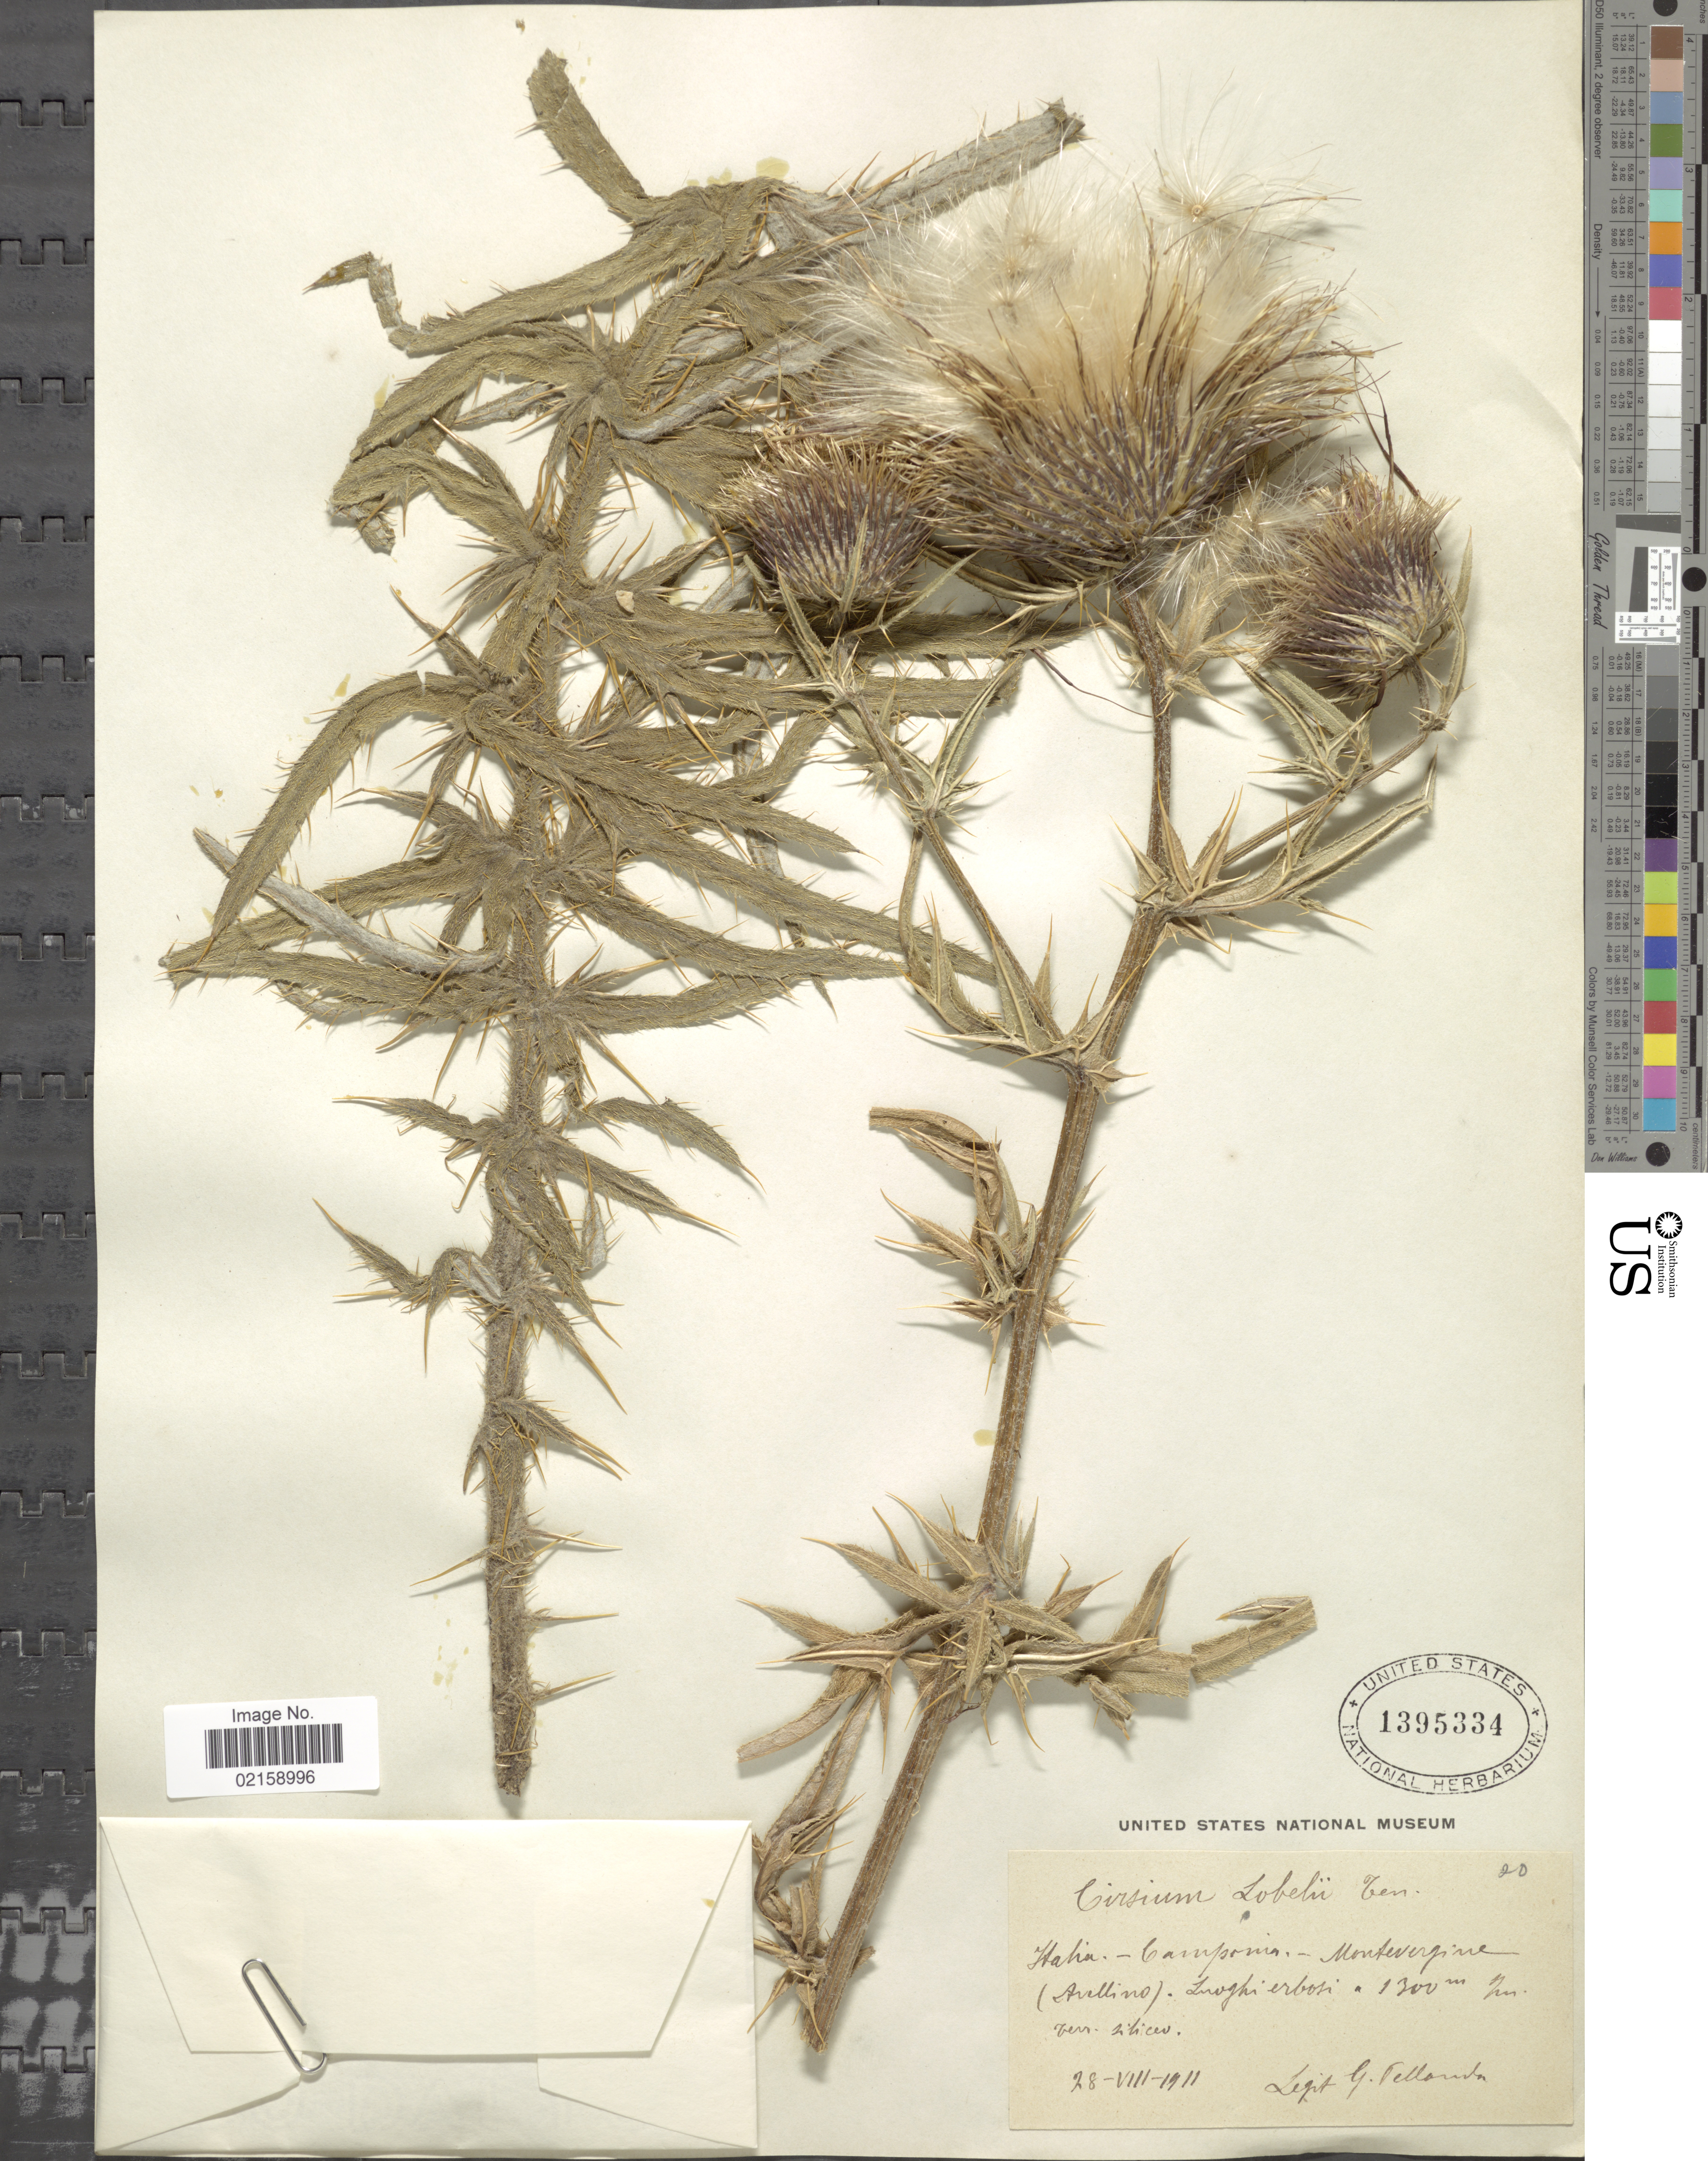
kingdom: Plantae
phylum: Tracheophyta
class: Magnoliopsida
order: Asterales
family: Asteraceae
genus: Cirsium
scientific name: Cirsium lobelii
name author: Ten.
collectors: G. Pellanda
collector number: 20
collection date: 1911-08-28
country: Italy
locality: Camponia-Montevergine (Avellino), Zurughi erbosi. [interpreted]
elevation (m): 1300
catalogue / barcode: US 1395334